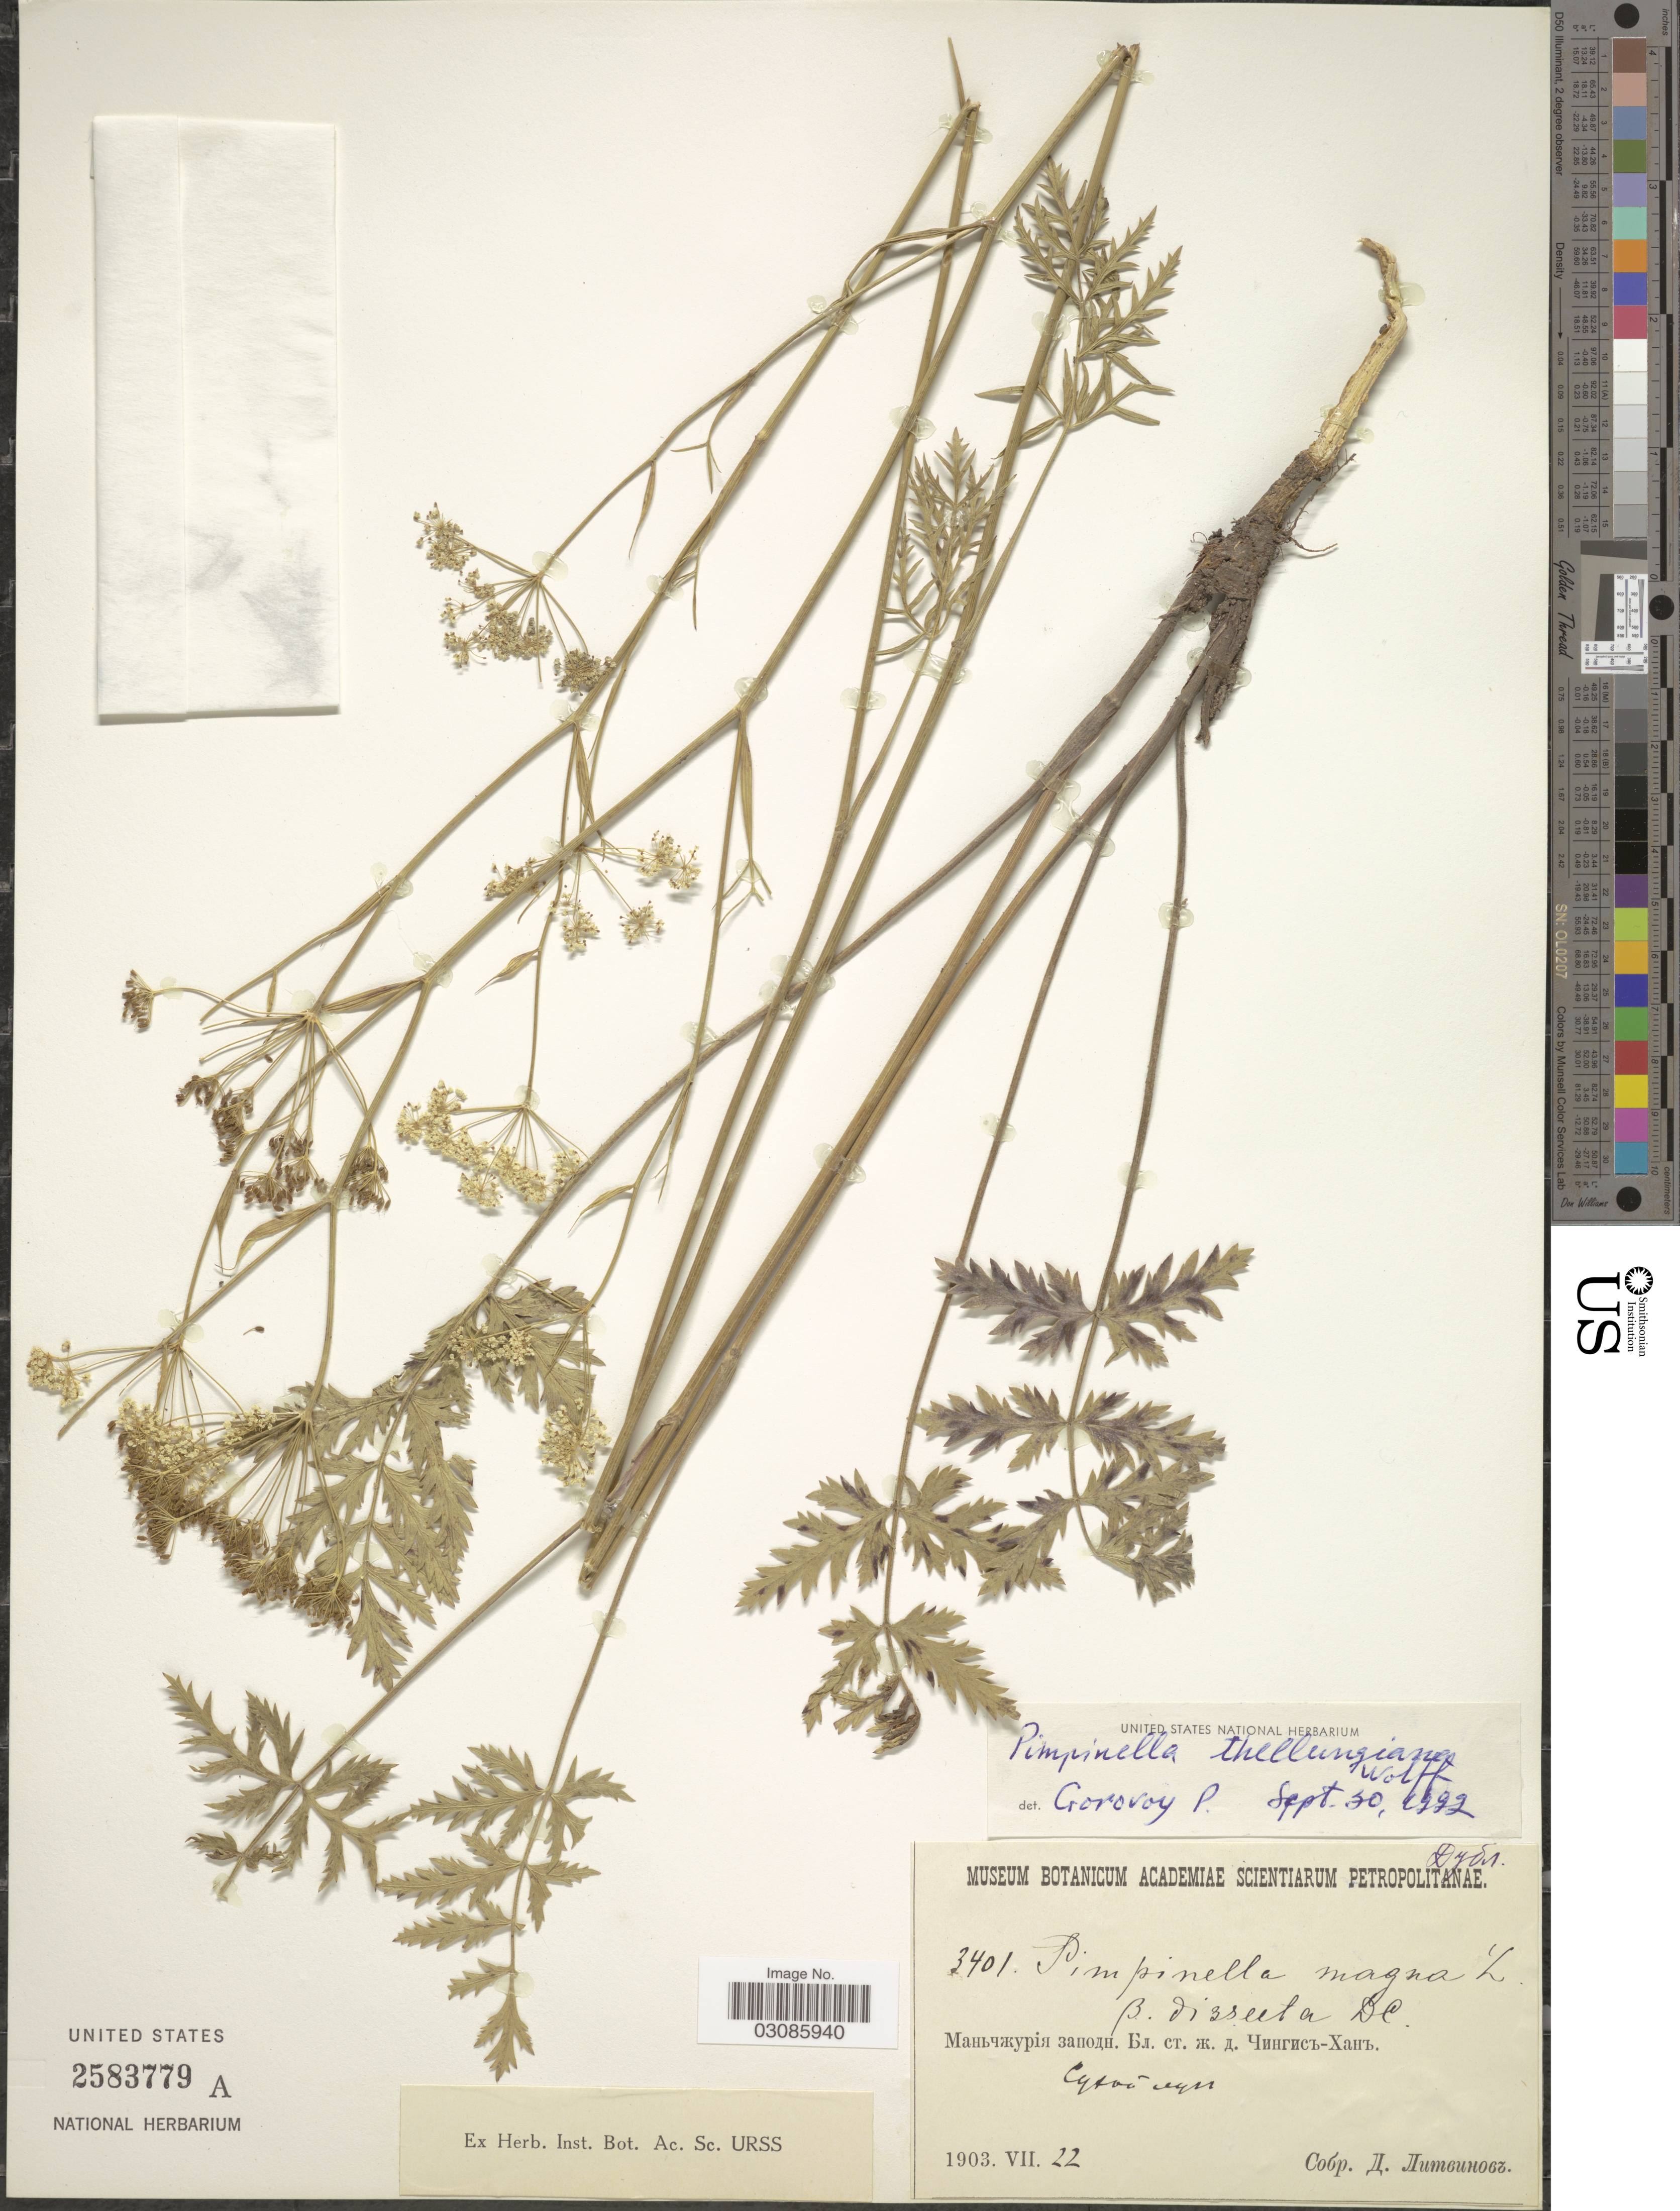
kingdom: Plantae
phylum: Tracheophyta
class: Magnoliopsida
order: Apiales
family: Apiaceae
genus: Pimpinella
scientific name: Pimpinella magna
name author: L.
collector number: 3401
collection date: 1903-07-22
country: U.S.S.R.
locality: X.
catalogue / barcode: US 2583779A